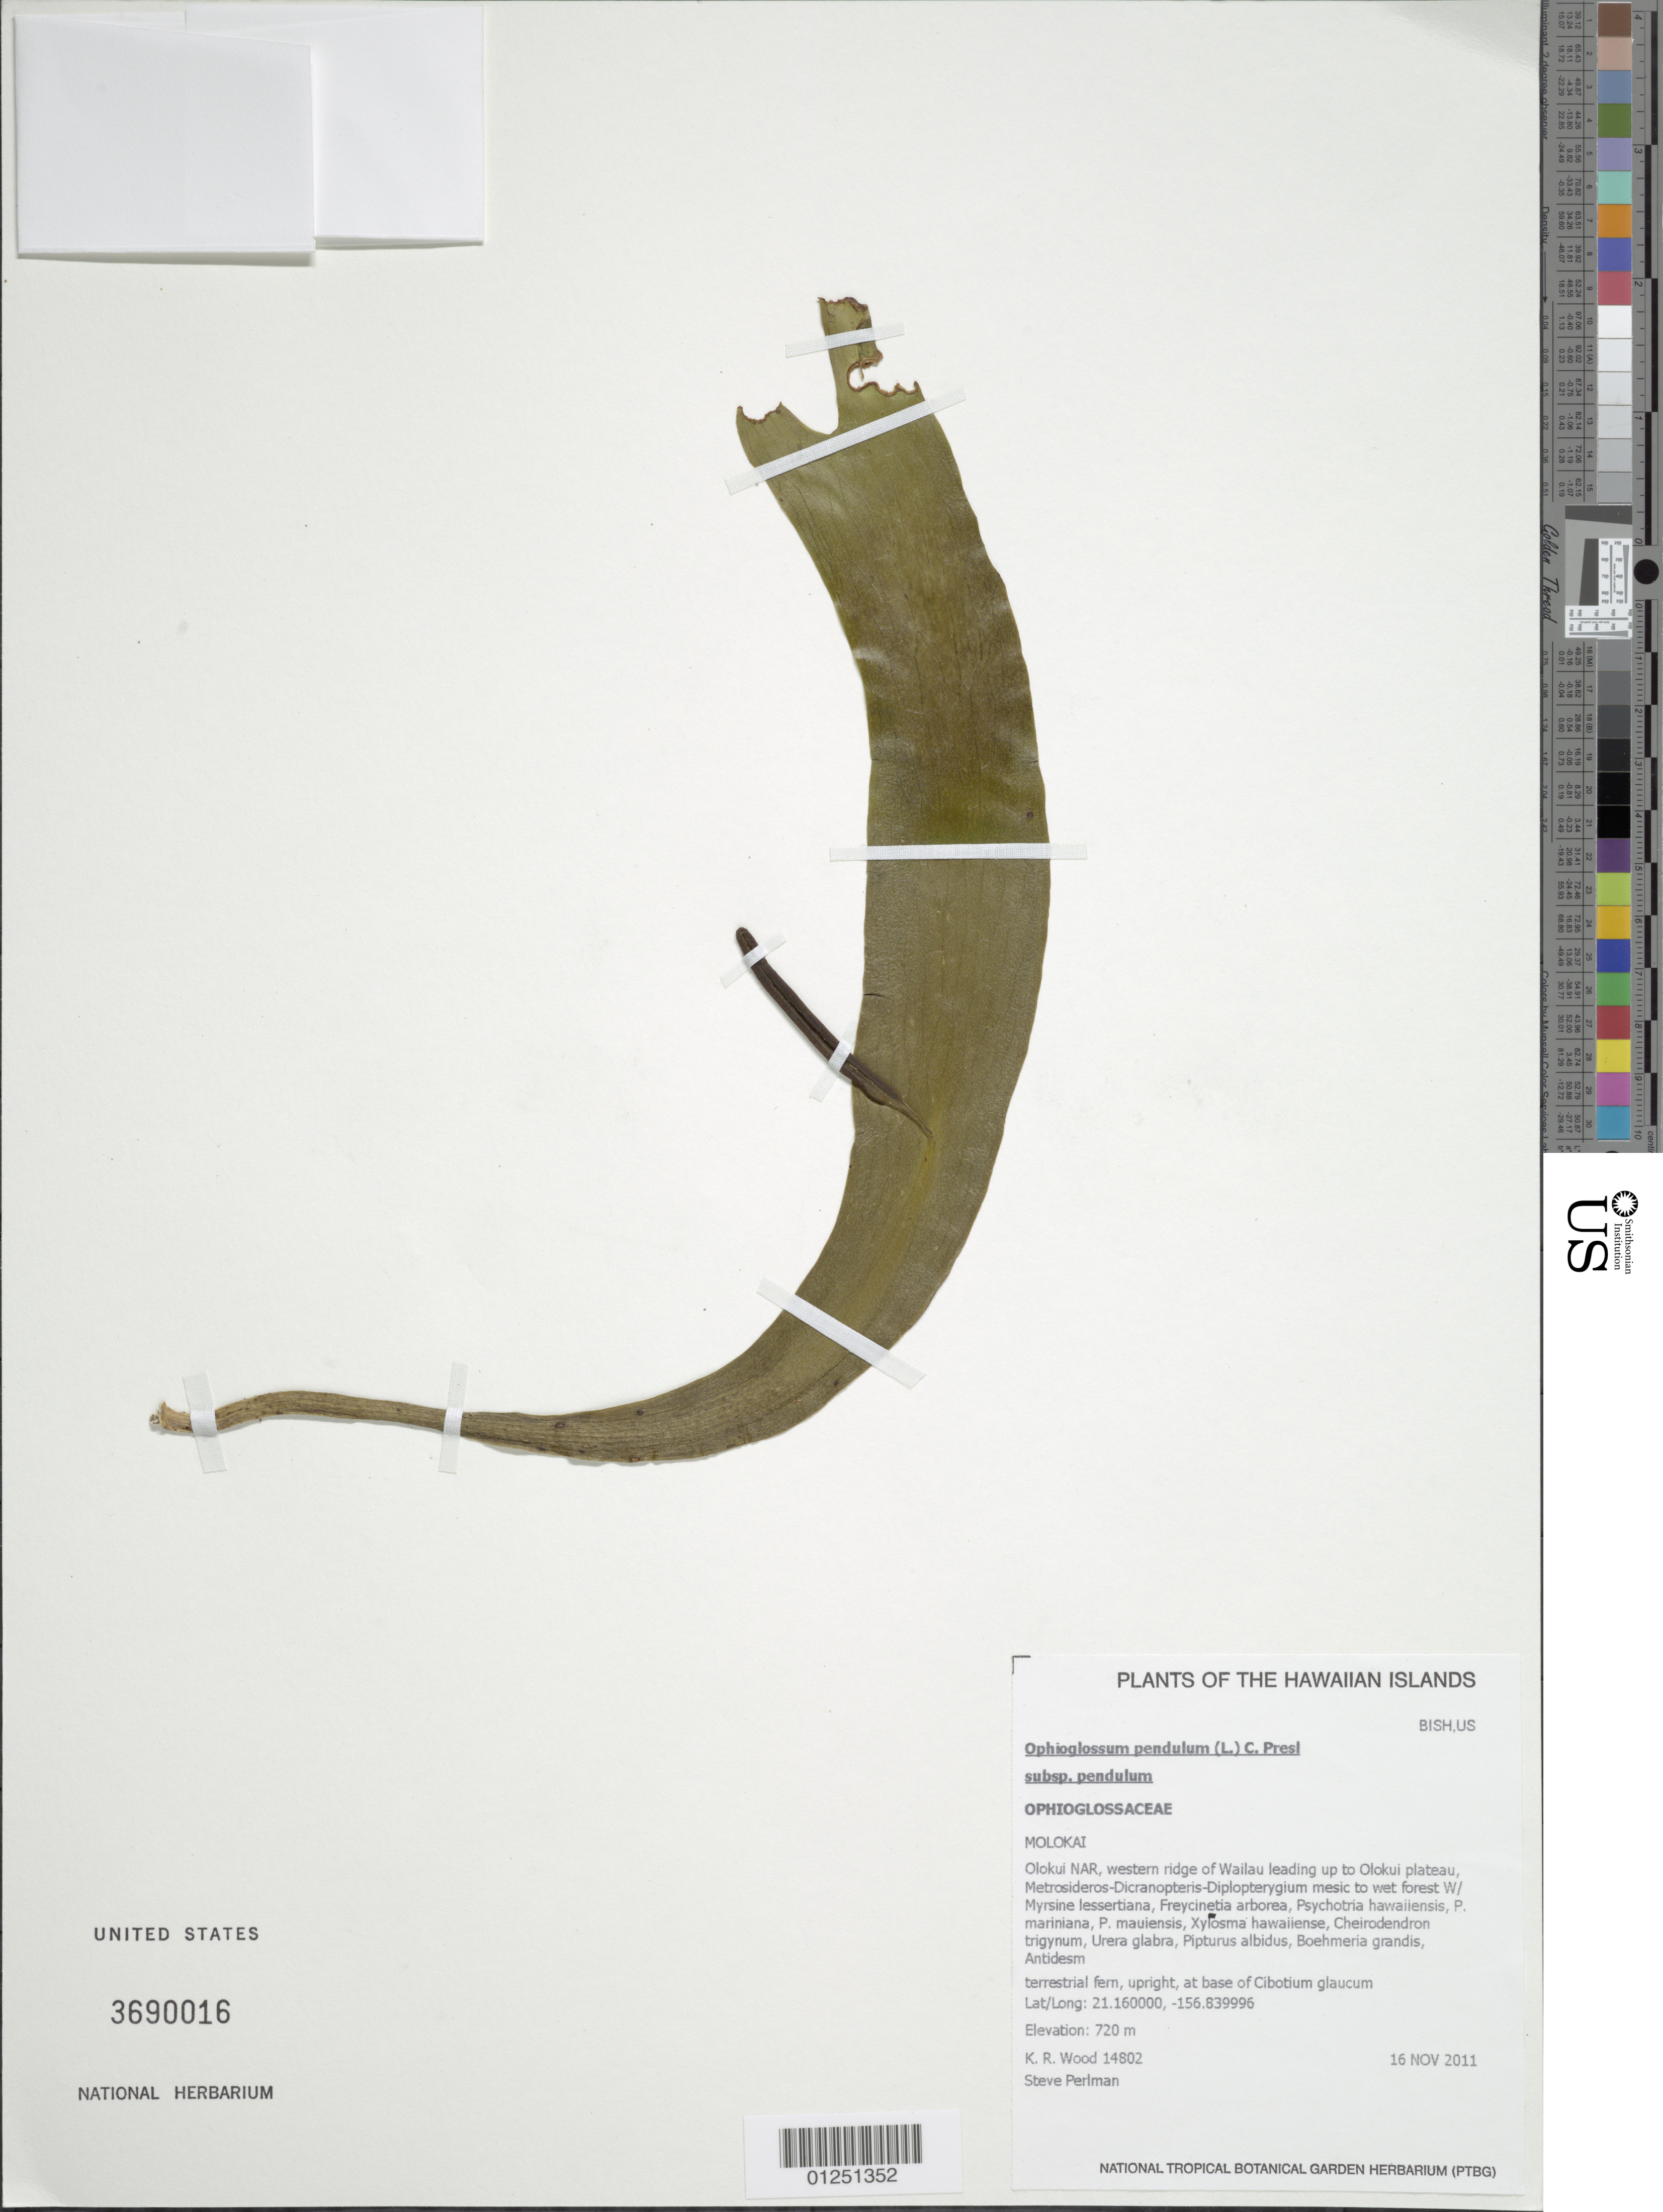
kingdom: Plantae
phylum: Tracheophyta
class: Polypodiopsida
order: Ophioglossales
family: Ophioglossaceae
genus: Ophioglossum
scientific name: Ophioglossum pendulum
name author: L.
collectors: K. R. Wood & S. P. Perlman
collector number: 14802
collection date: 2011-11-16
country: United States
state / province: Hawaii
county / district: Maui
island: Moloka'i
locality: Olokui NAR, western ridge of Wailau leading up to Olokui plateau.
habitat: Mesic to wet forest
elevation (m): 720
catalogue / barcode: US 3690016